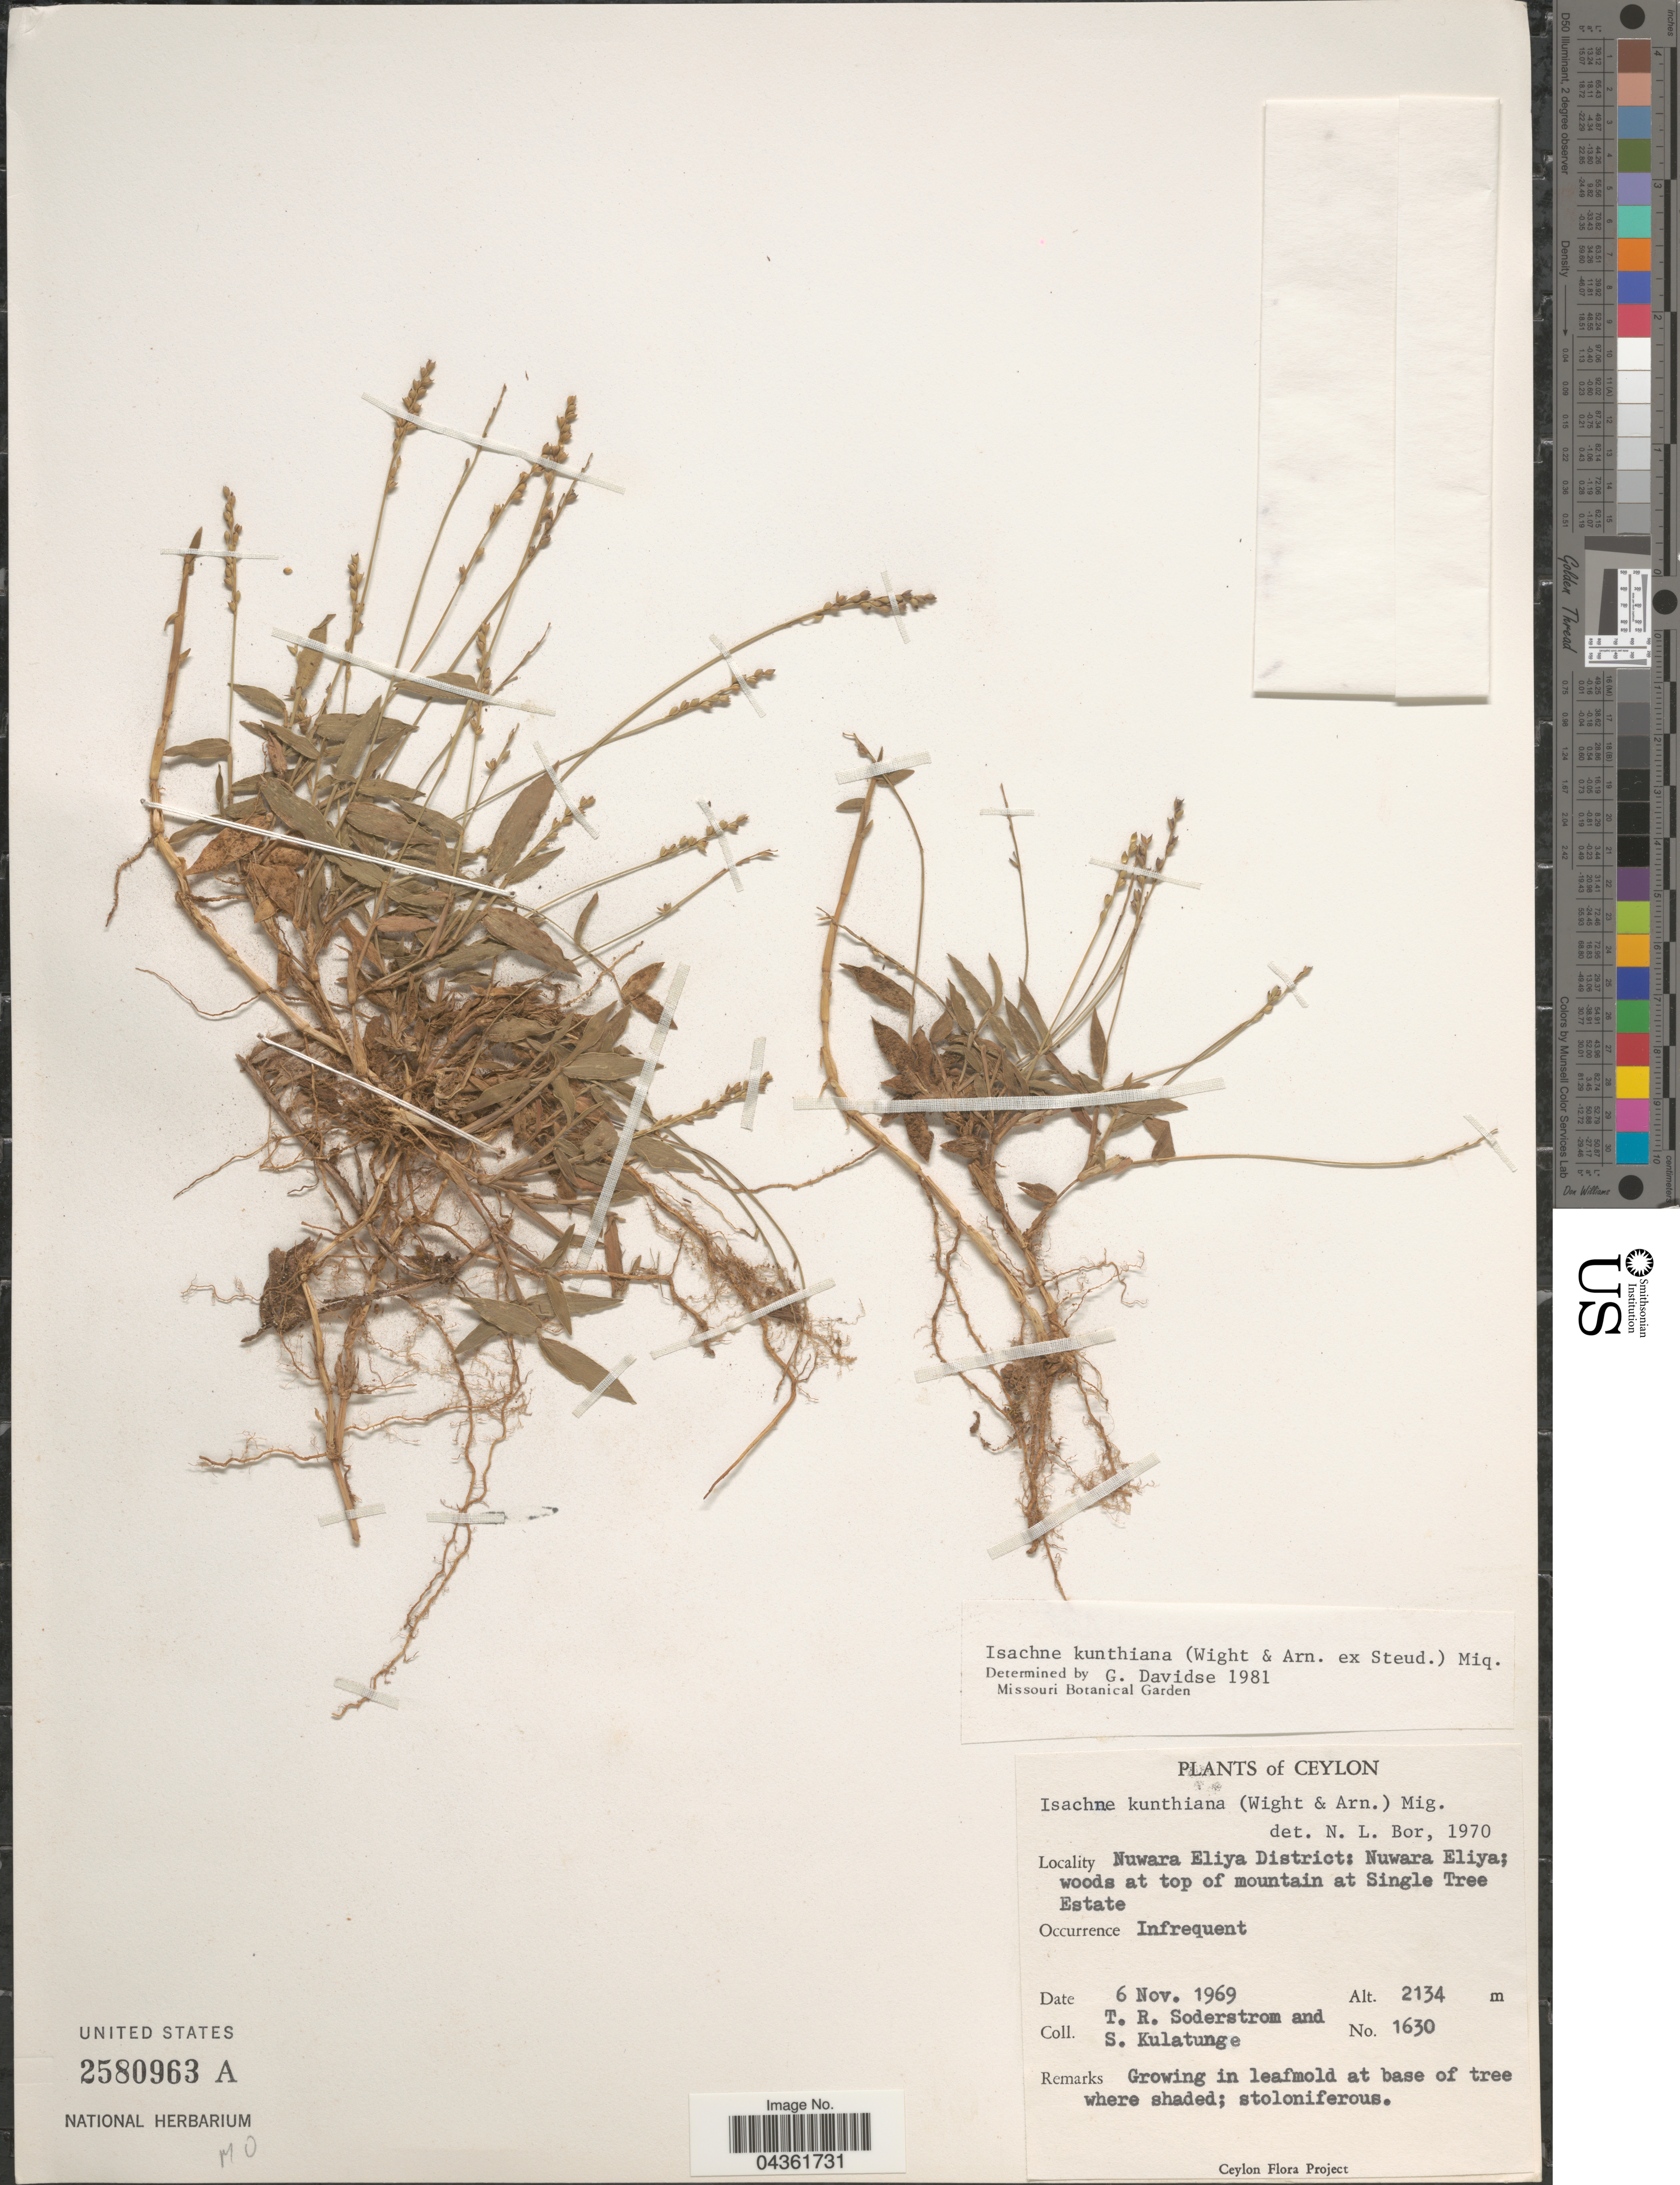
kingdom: Plantae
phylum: Tracheophyta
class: Liliopsida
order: Poales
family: Poaceae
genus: Isachne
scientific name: Isachne kunthiana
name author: (Wight & Arn. ex Steud.) Miq.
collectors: T. R. Soderstrom & S. Kulatunge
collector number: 1630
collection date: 1969-11-06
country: Sri Lanka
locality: Ceylon. Nuwara Eliya District; Nuwara Eliya; woods at top of mountain at Single Tree Estate.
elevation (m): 2134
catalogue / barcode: US 2580963A